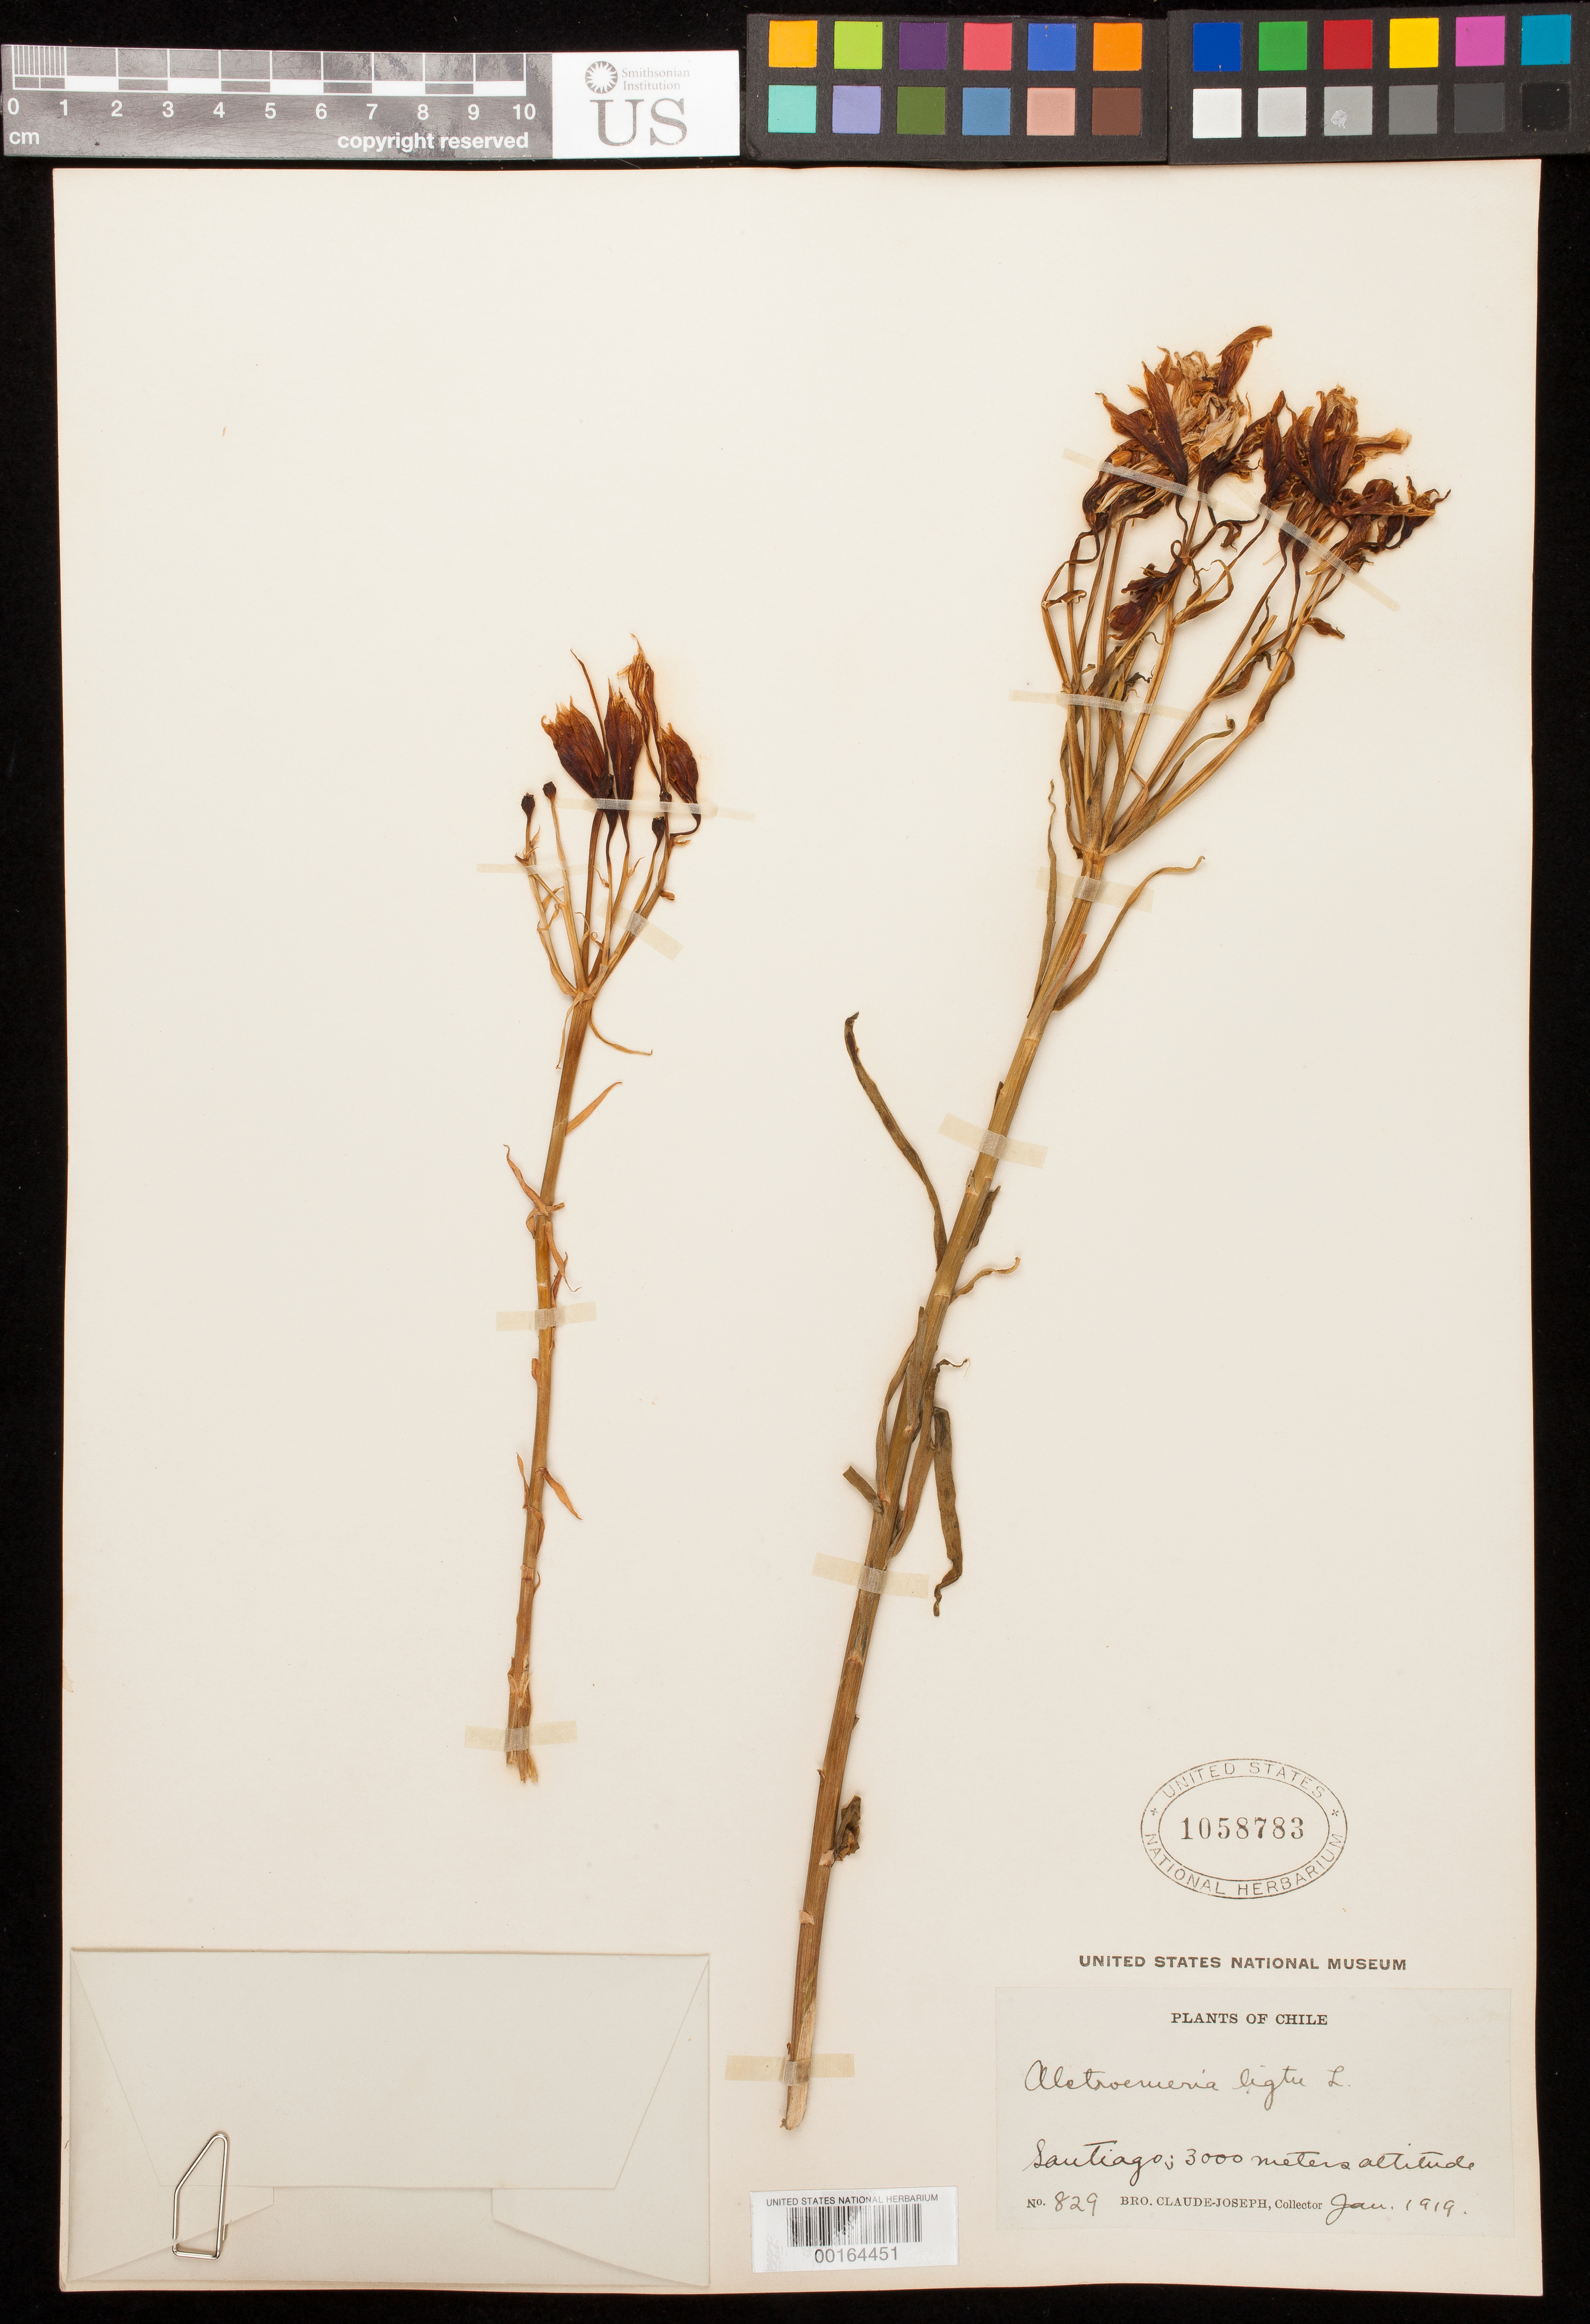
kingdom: Plantae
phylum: Tracheophyta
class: Liliopsida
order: Liliales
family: Alstroemeriaceae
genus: Alstroemeria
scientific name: Alstroemeria ligtu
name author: L.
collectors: Bro. Claude-Joseph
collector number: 829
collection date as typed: Jan 1919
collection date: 1919-01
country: Chile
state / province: Región Metropolitana (RM)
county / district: Santiago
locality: Santiago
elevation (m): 3000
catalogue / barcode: US 1058783